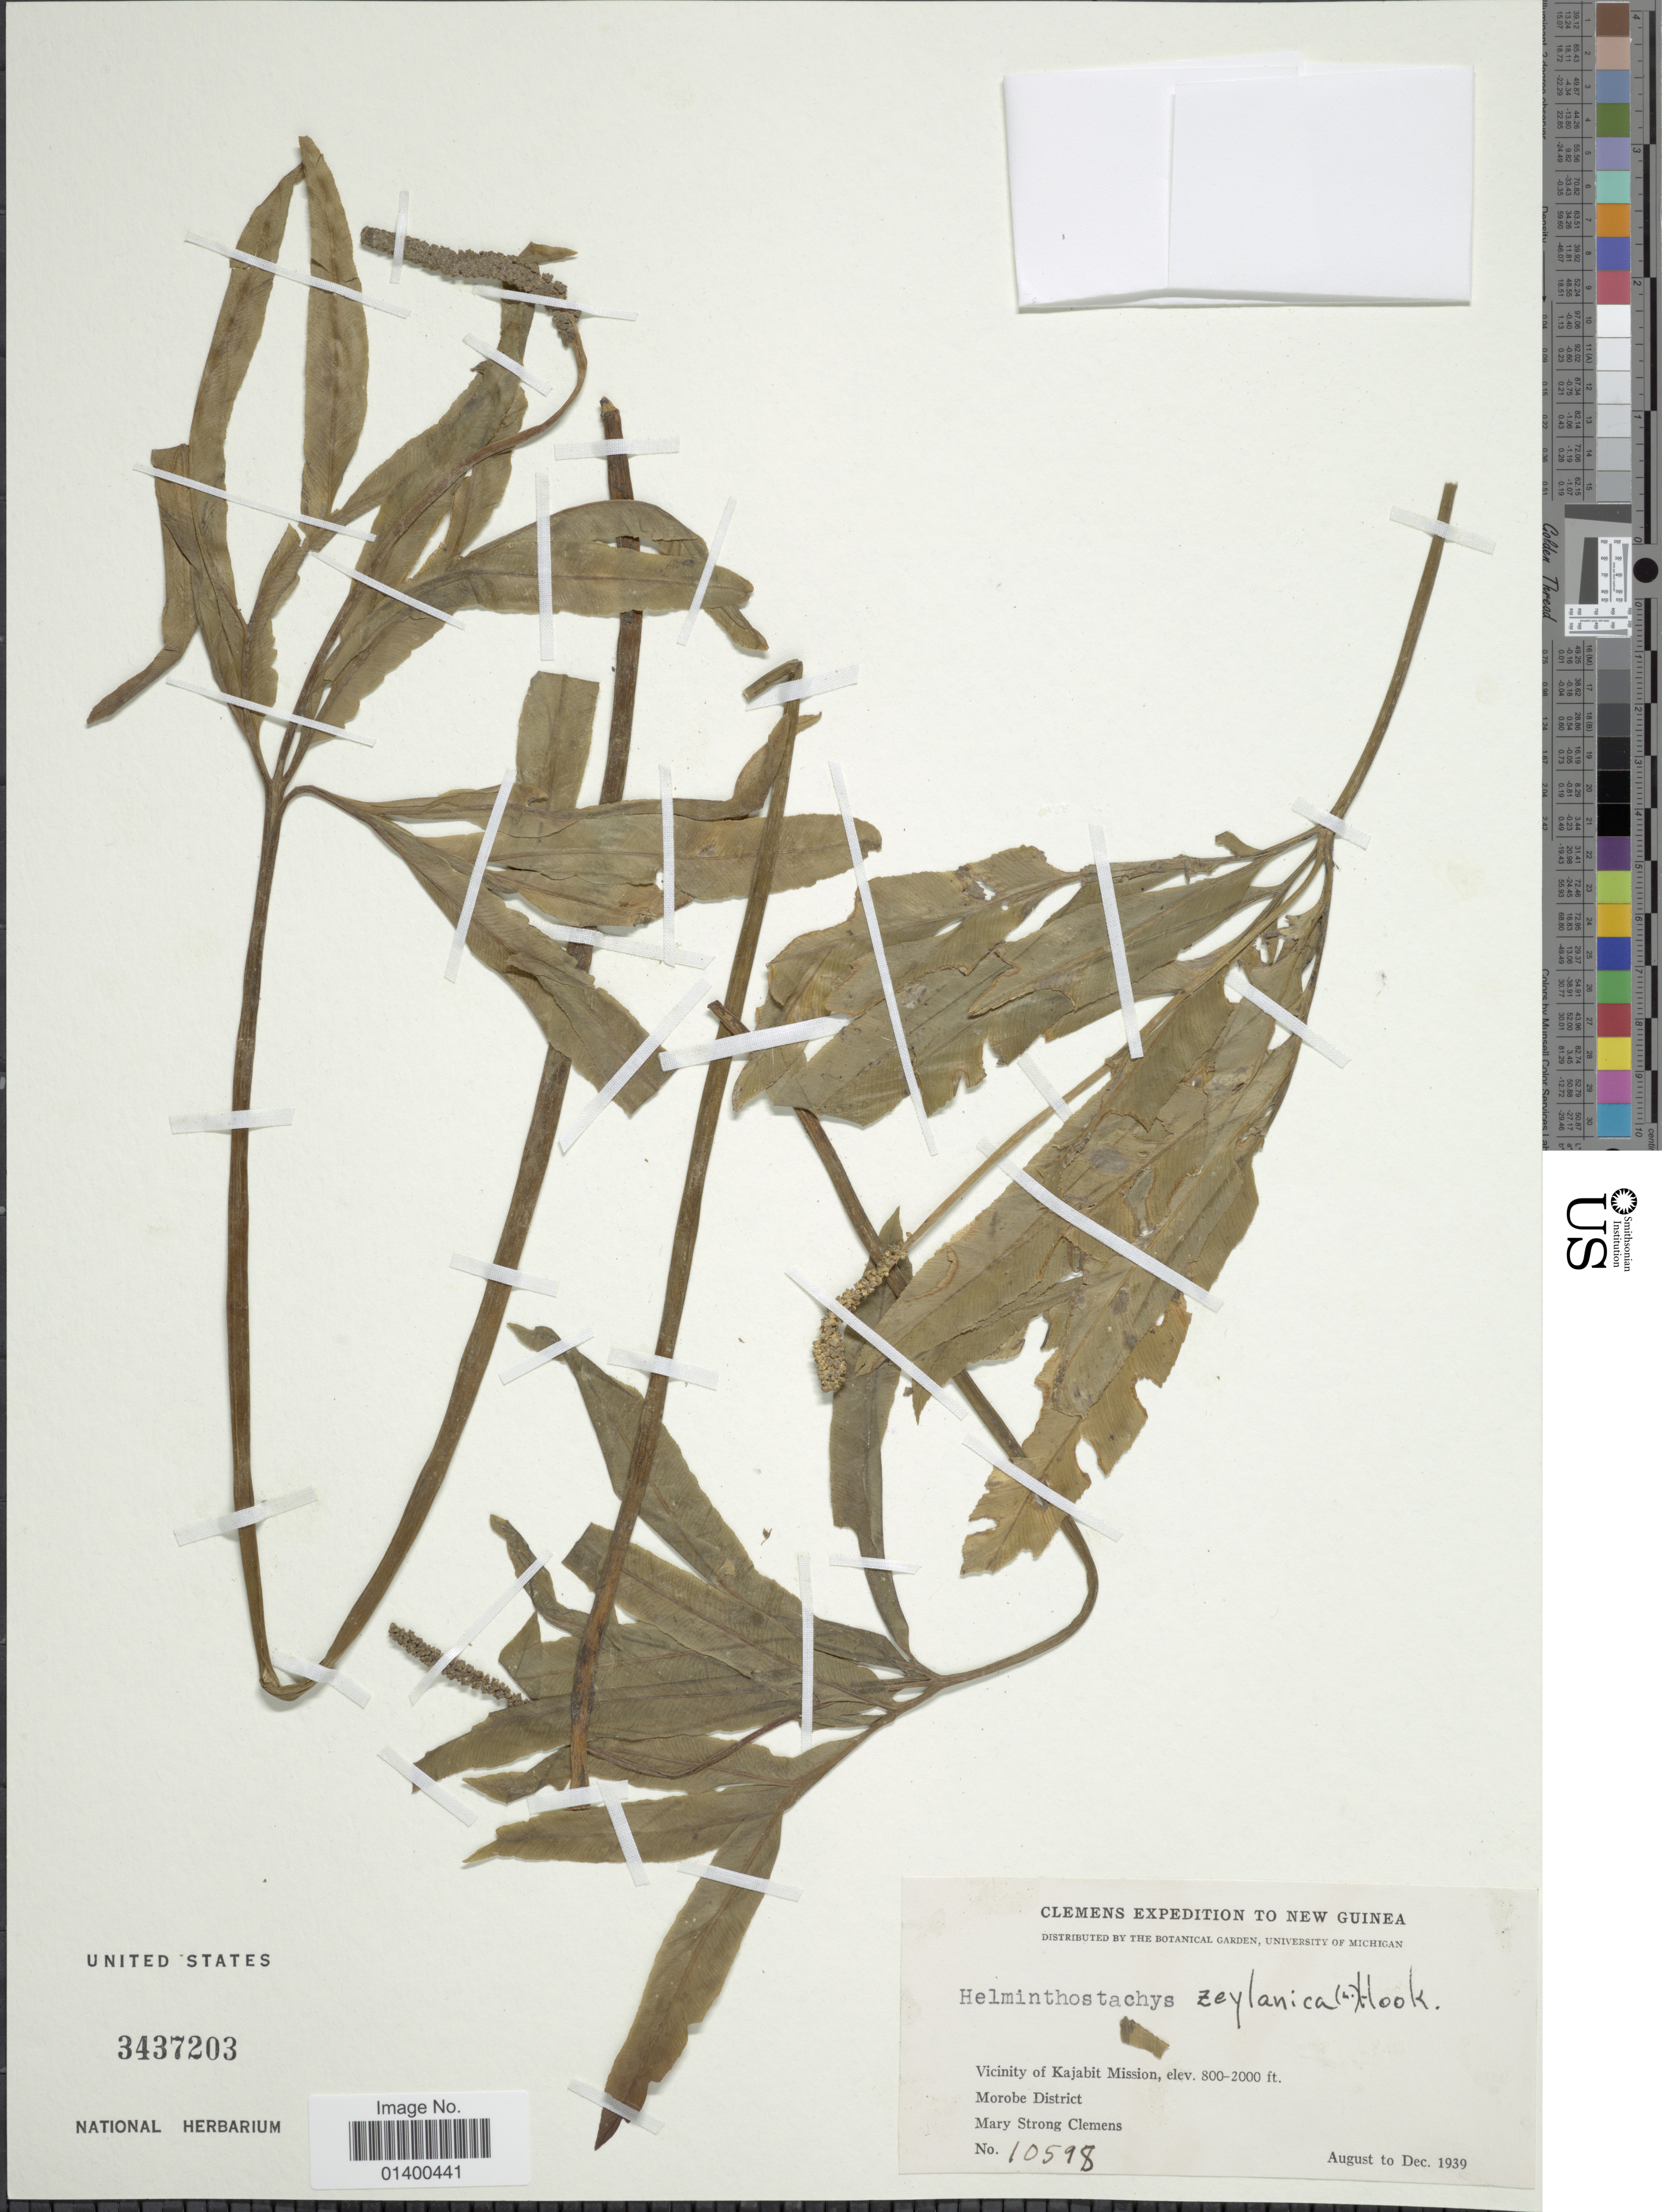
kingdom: Plantae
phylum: Tracheophyta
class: Polypodiopsida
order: Ophioglossales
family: Ophioglossaceae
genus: Helminthostachys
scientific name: Helminthostachys zeylanica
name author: (L.) Hook.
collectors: M. S. Clemens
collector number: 10598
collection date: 1939-08/1939-12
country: Papua New Guinea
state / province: Morobe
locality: New Guinea, Vicinity of Kajabit Mission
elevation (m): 244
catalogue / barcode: US 3437203